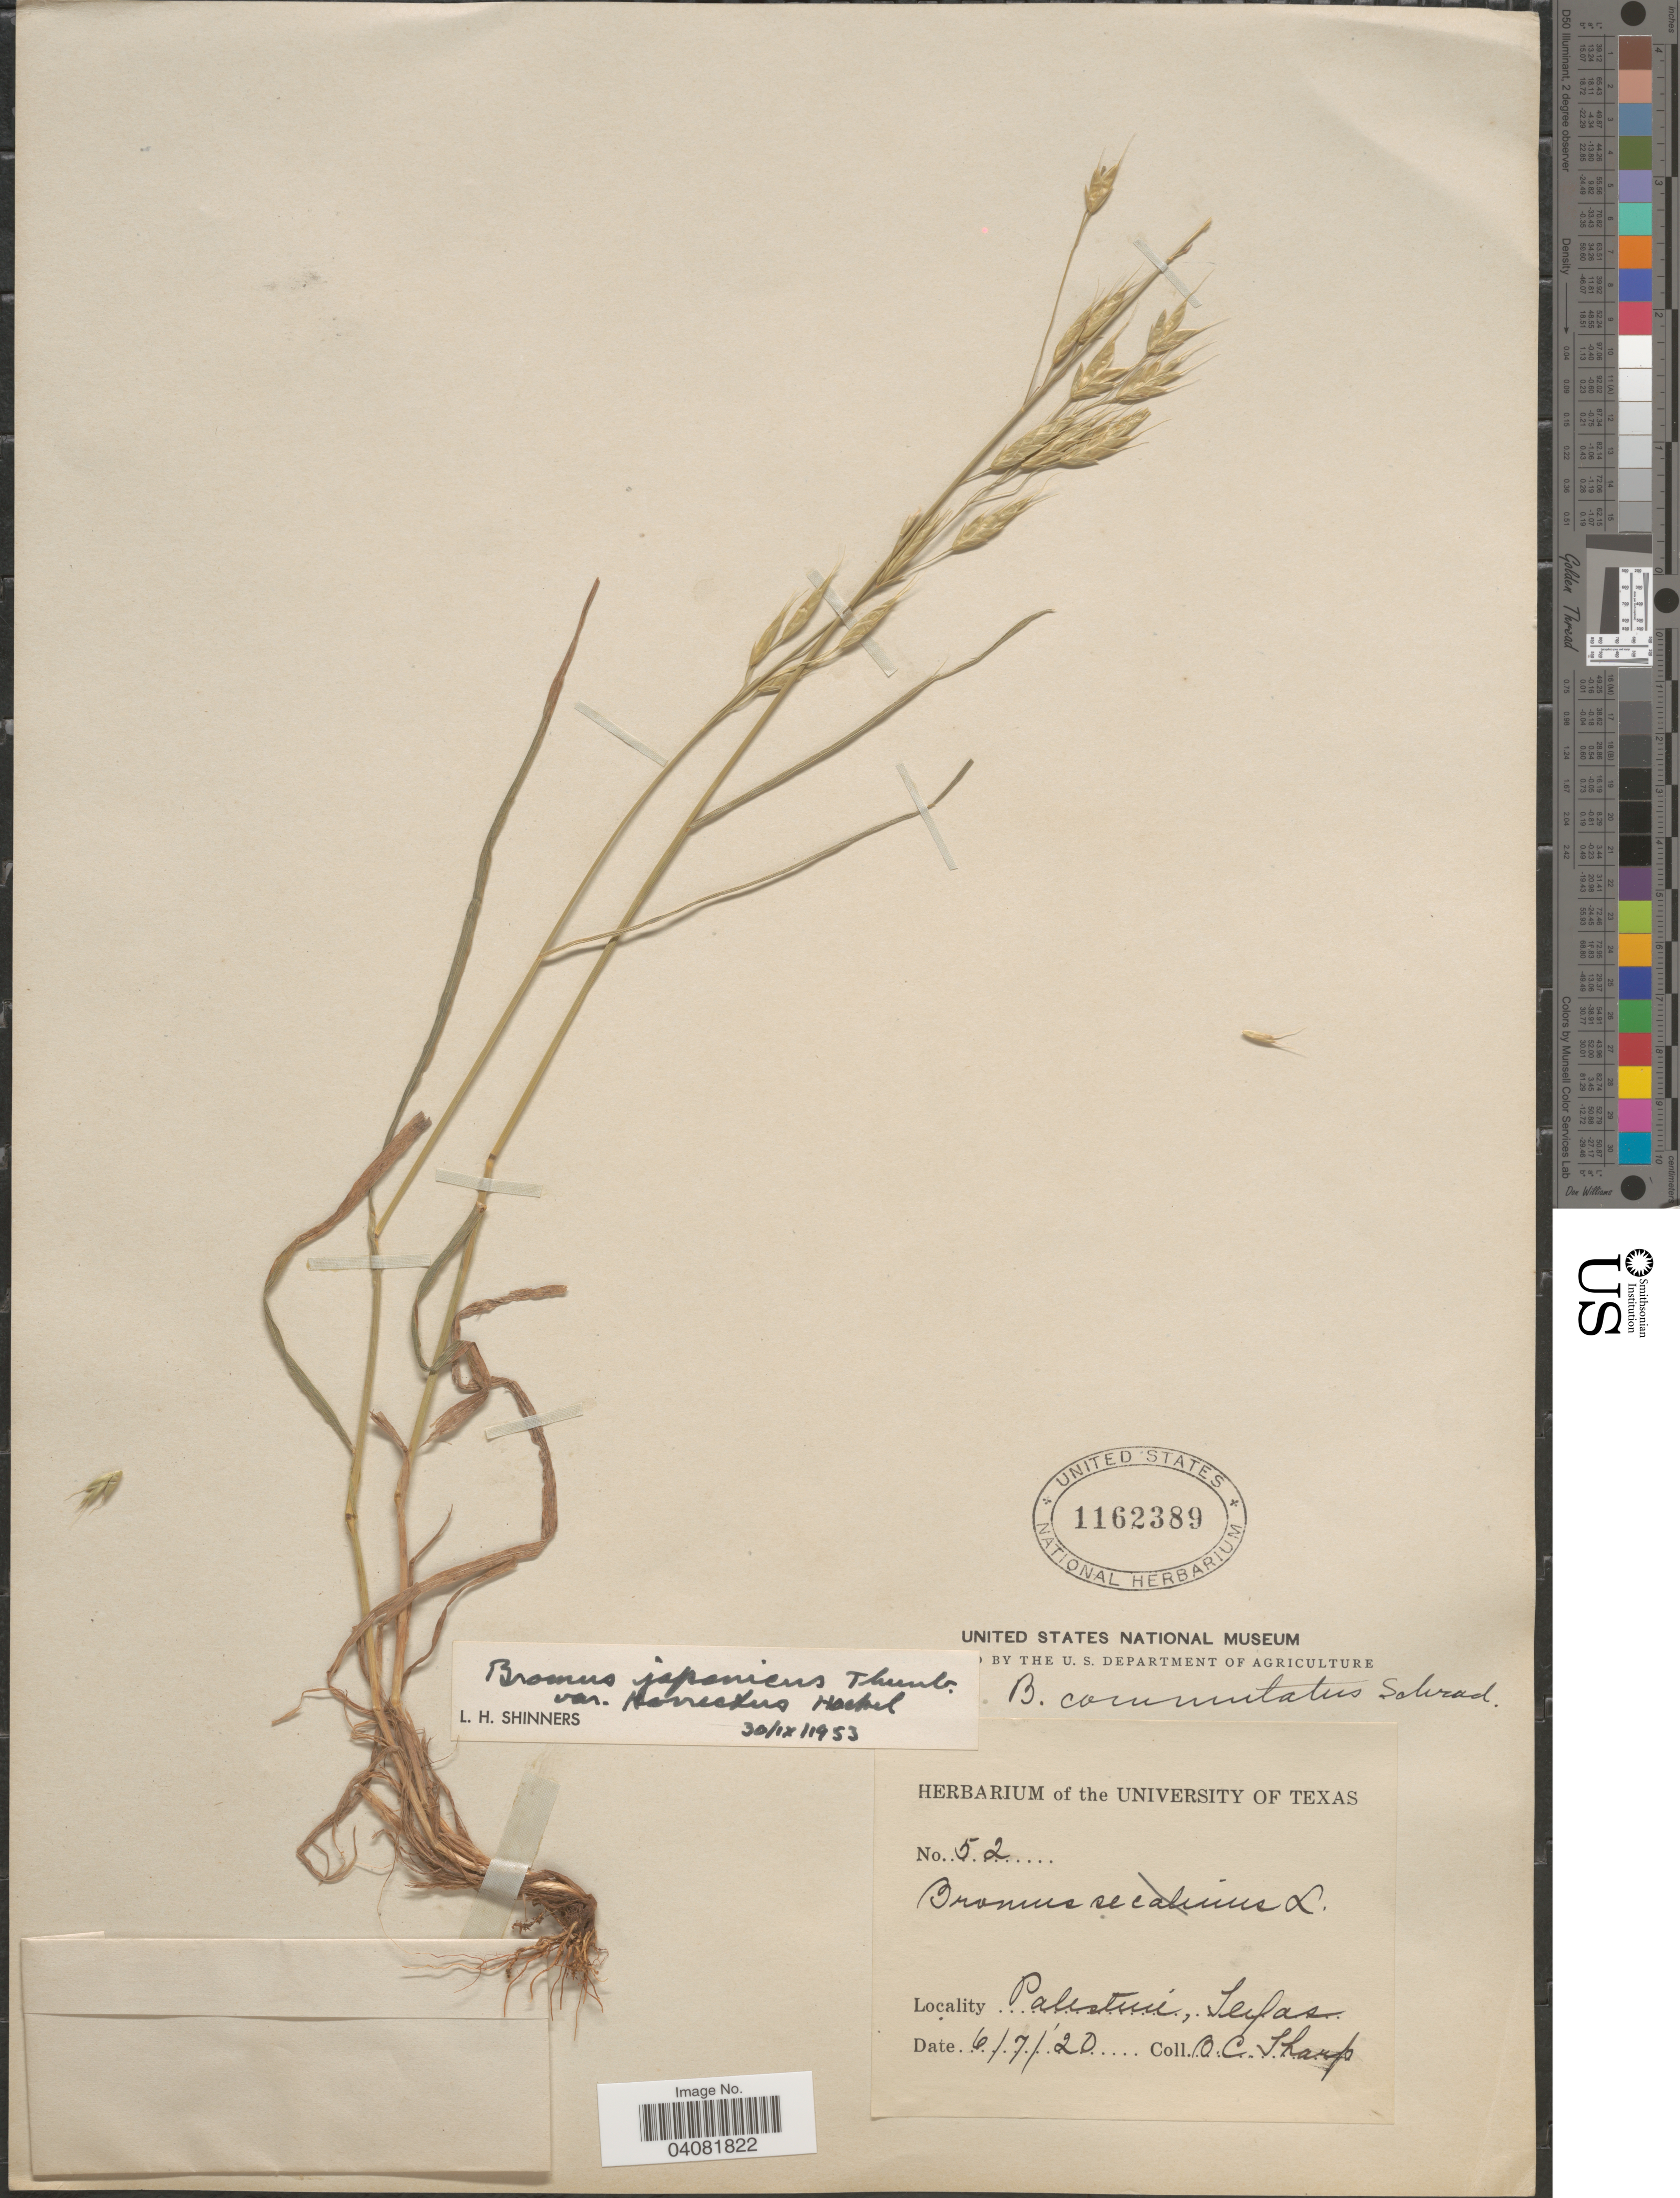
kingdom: Plantae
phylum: Tracheophyta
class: Liliopsida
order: Poales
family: Poaceae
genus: Bromus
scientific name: Bromus commutatus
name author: Schrad.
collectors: B. Sharp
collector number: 52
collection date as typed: Transcribed d/m/y: 7/6/20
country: United States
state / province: Texas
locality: Palestine.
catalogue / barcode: US 1162389